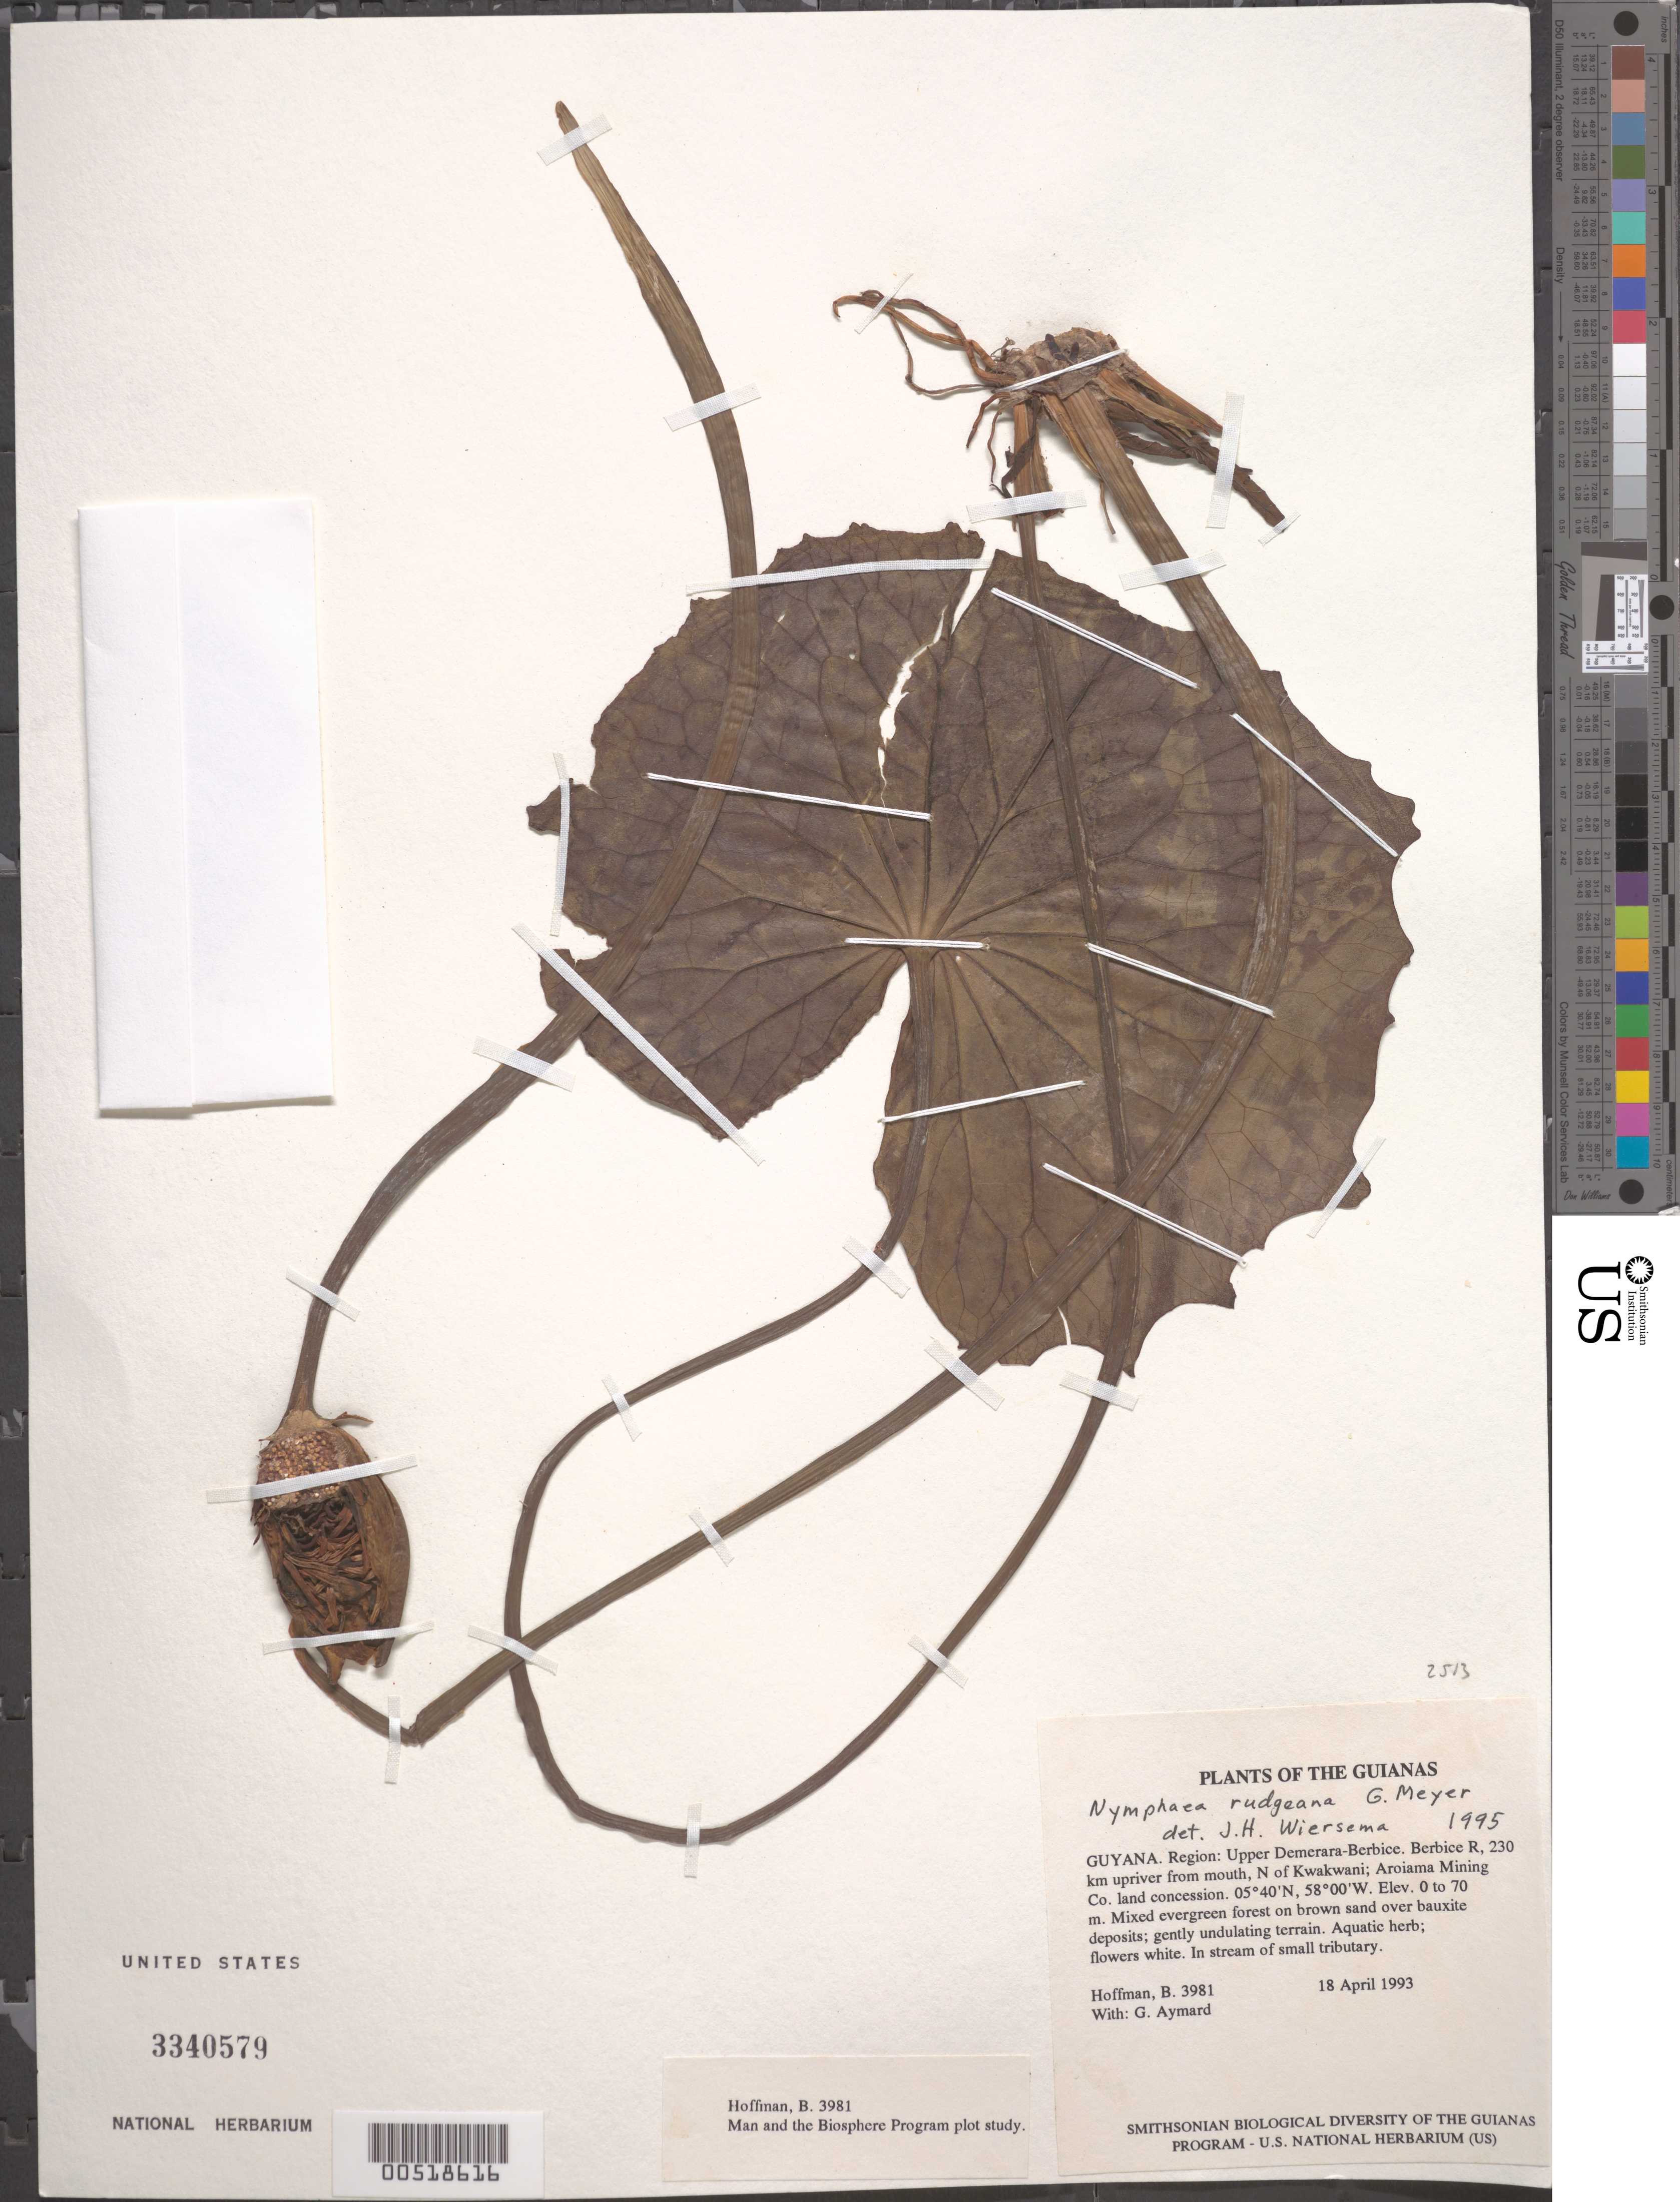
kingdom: Plantae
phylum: Tracheophyta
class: Magnoliopsida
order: Nymphaeales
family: Nymphaeaceae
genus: Nymphaea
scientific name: Nymphaea rudgeana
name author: G. Mey.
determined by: Wiersema, John H.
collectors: B. Hoffman & G. A. Aymard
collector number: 3981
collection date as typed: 18 April 1993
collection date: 1993-04-18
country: Guyana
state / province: U. Demerara-Berbice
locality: Berbice River, 230 km upriver from mouth, N of Kwakwani; Aroiama Mining Co. land concession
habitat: Mixed evergreen forest (mostly disturbed) on brown sandy loam over bauxite deposits; gently undulating terrain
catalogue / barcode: US 3340579